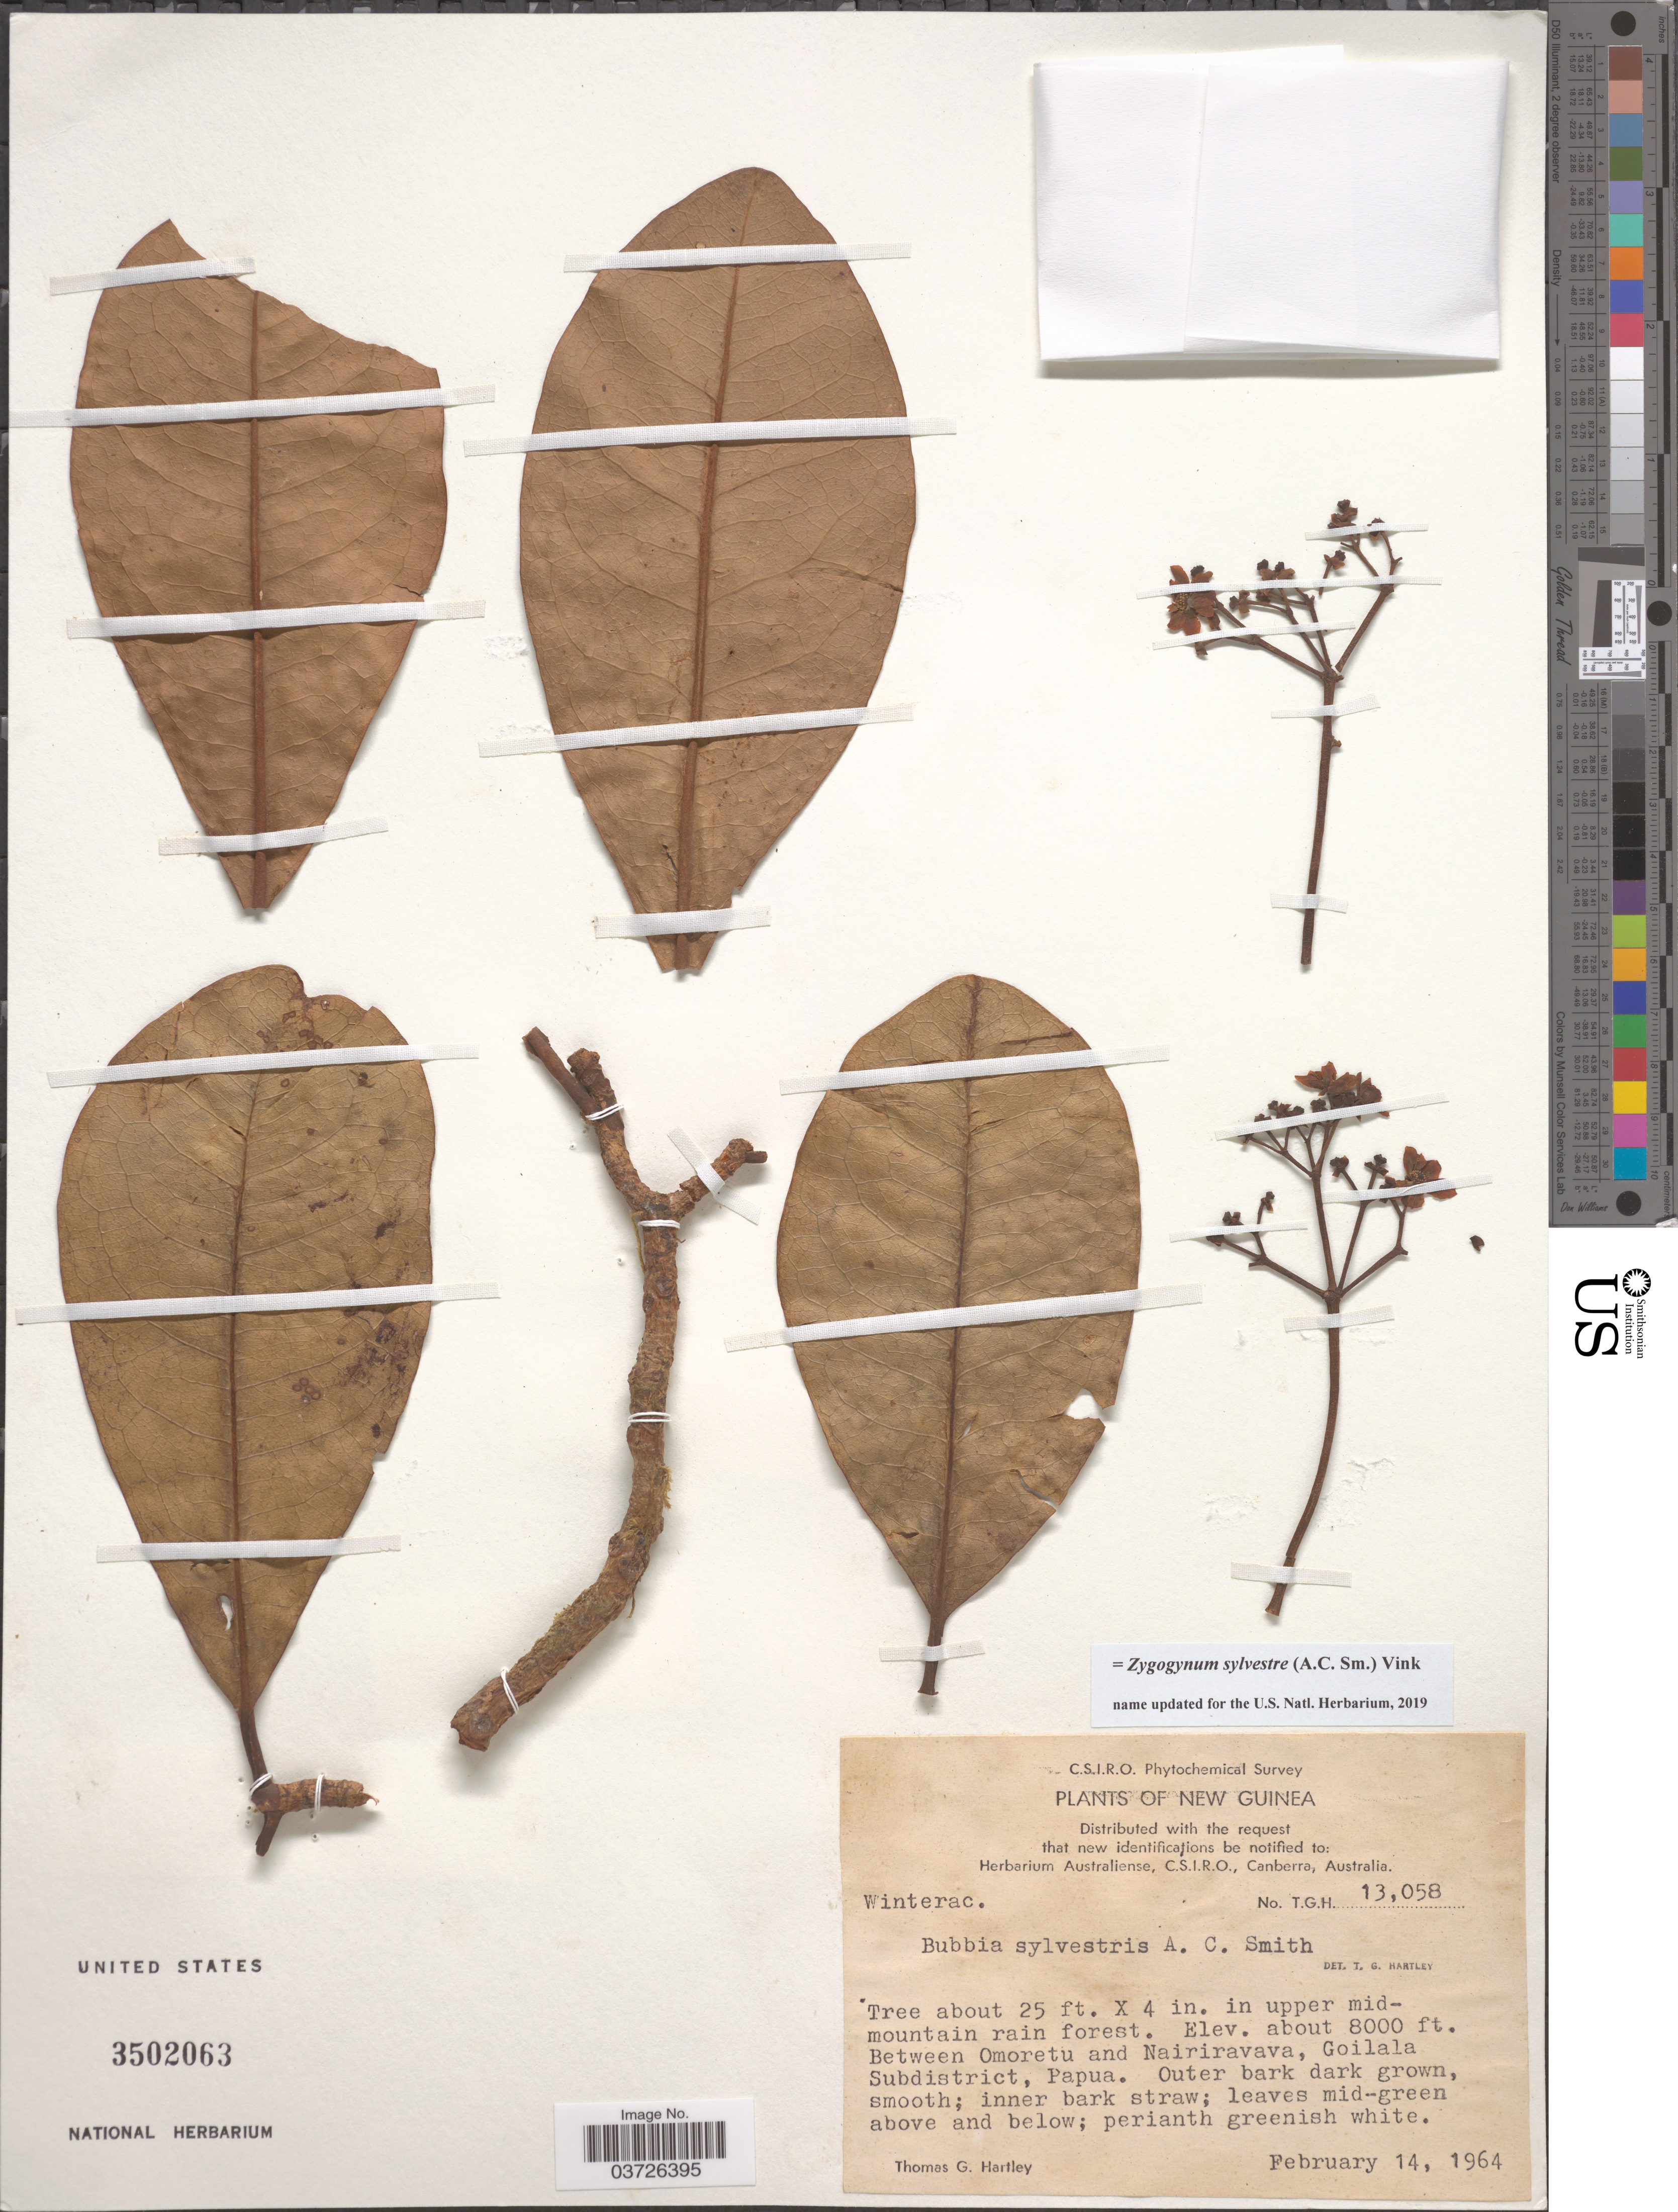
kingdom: Plantae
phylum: Tracheophyta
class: Magnoliopsida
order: Canellales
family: Winteraceae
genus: Zygogynum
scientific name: Zygogynum sylvestre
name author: (A.C. Sm.) Vink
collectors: T. G. Hartley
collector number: TGH 13058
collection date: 1964-02-14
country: Papua New Guinea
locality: New Guinea. Between Omoretu and Nairiravava, Goilala Subdistrict, Papua.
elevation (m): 2438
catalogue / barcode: US 3502063